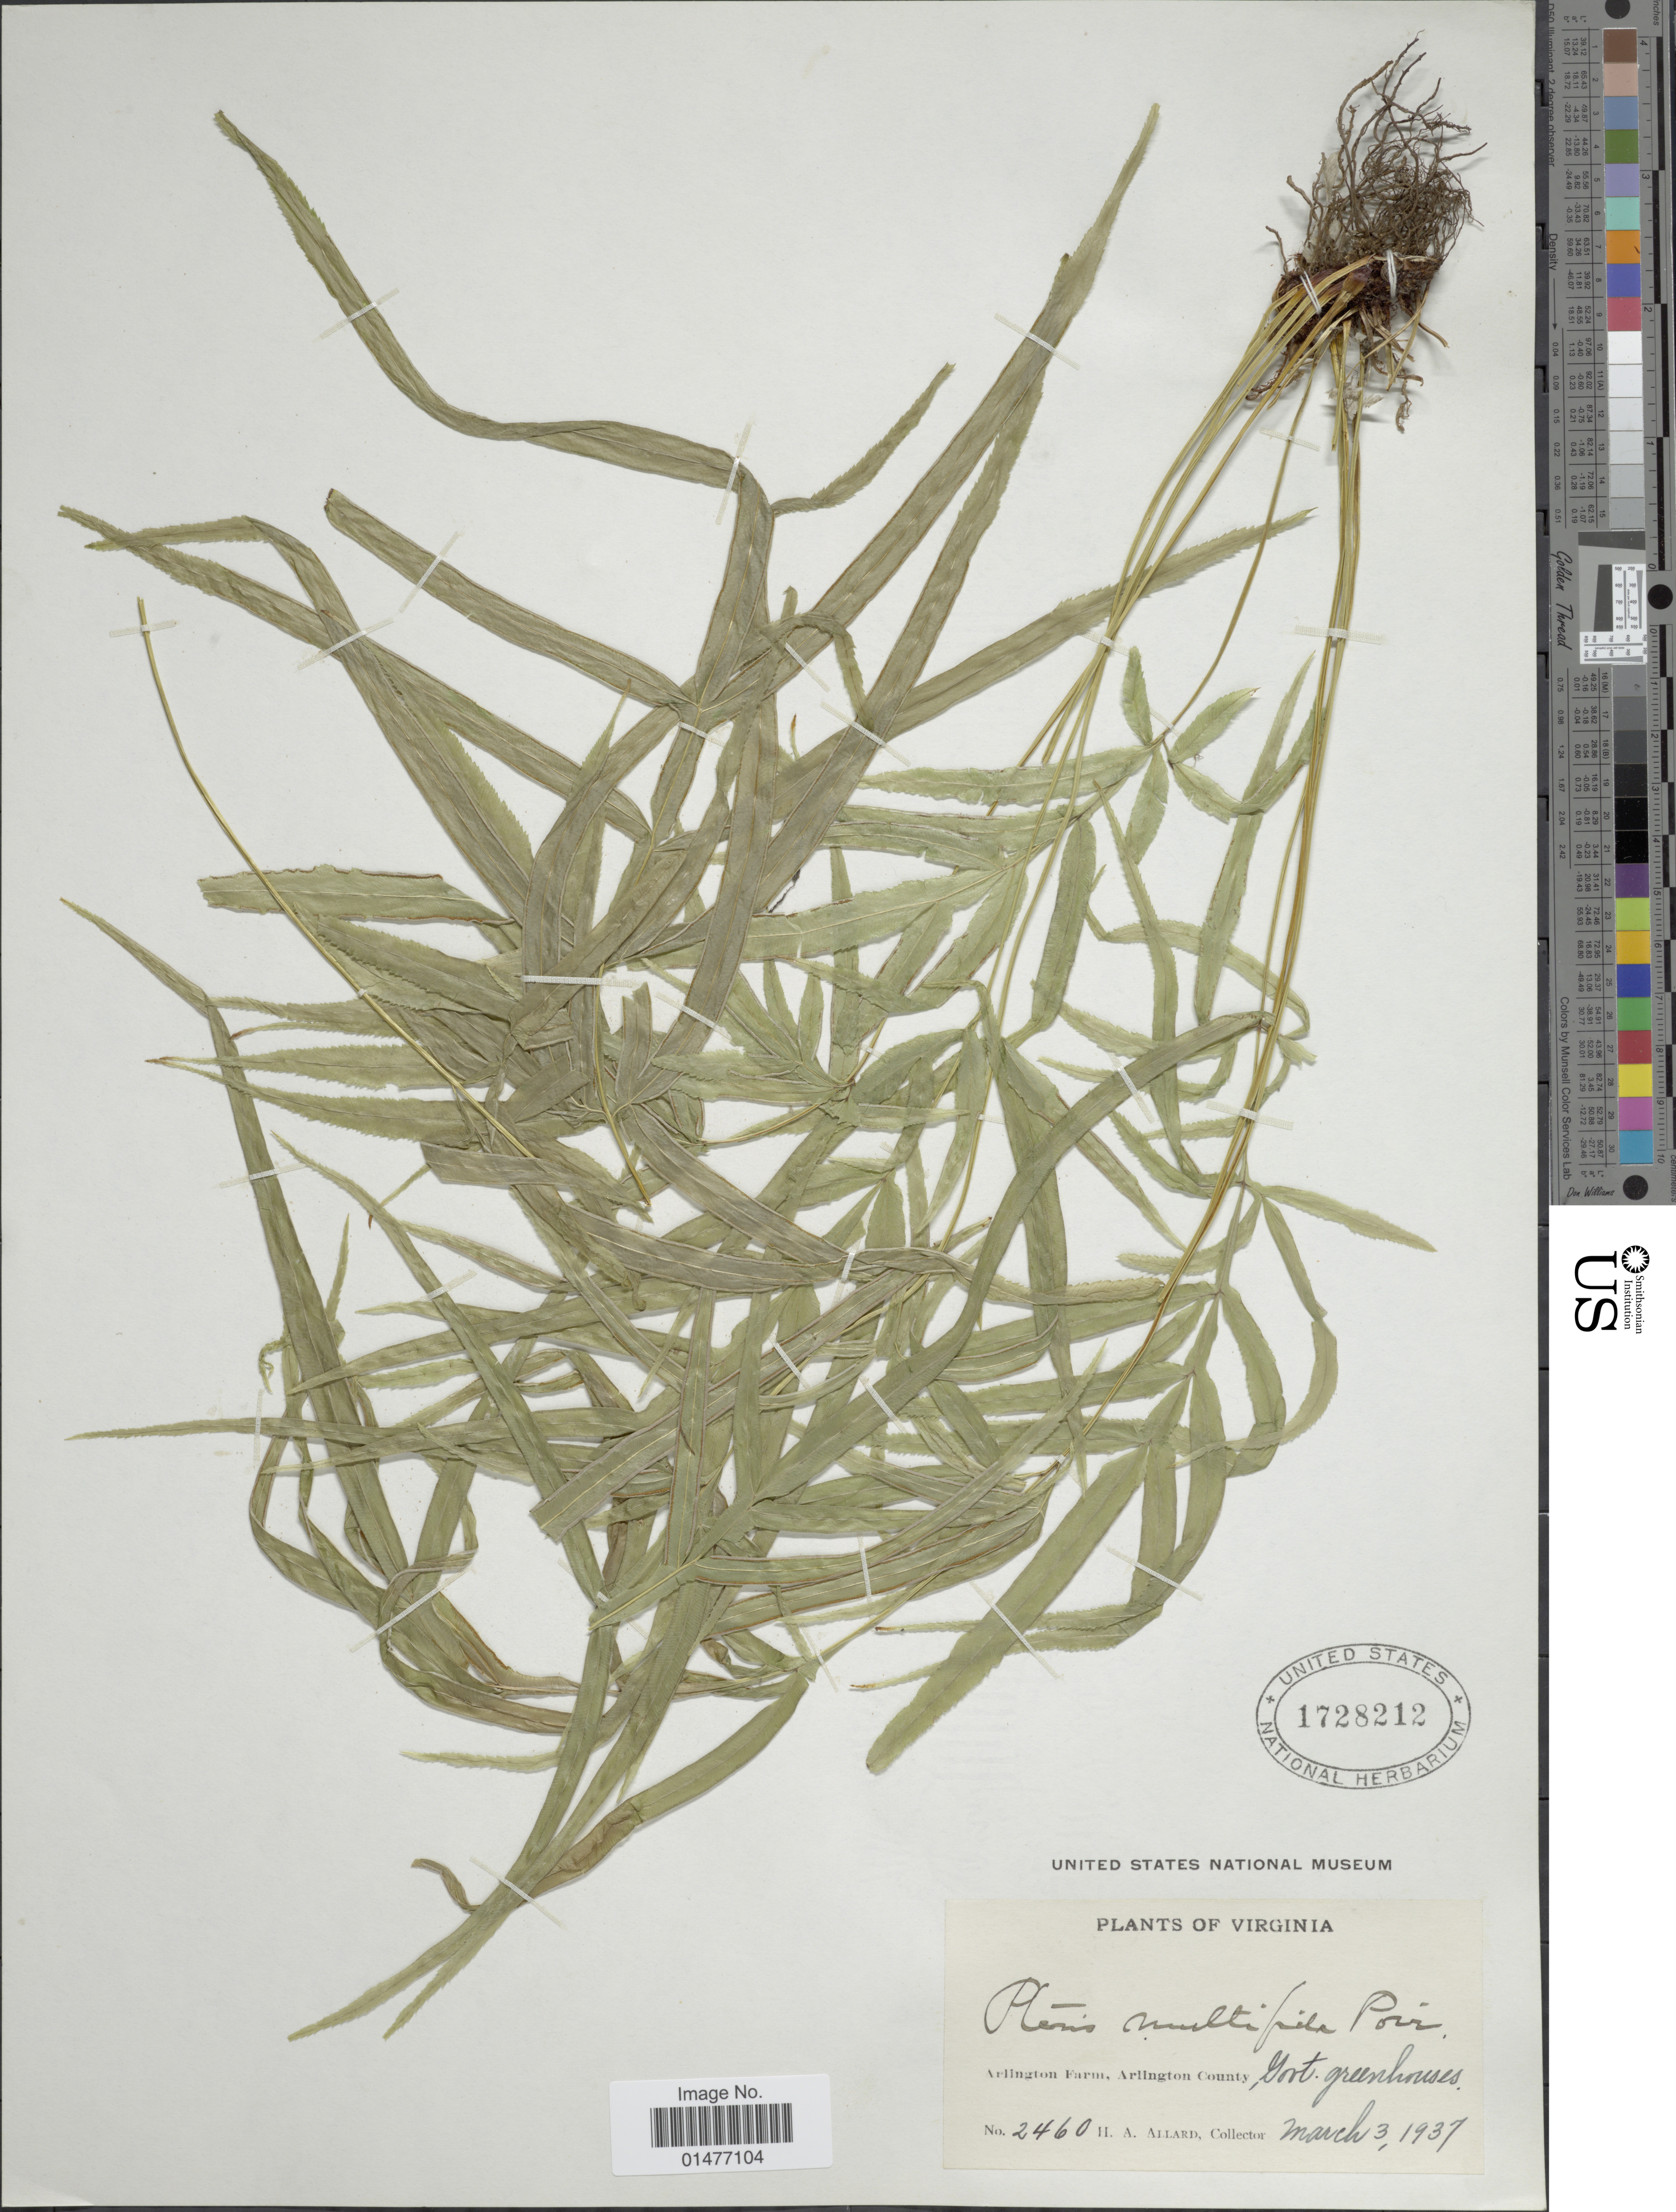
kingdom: Plantae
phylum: Tracheophyta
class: Polypodiopsida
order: Polypodiales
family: Pteridaceae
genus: Pteris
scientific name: Pteris multifida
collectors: H. A. Allard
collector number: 2460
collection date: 1937-03-03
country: United States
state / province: Virginia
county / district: Arlington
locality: Virginia, Arlington Farm, Arlington County, Govt. Greenhouses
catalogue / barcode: US 1728212